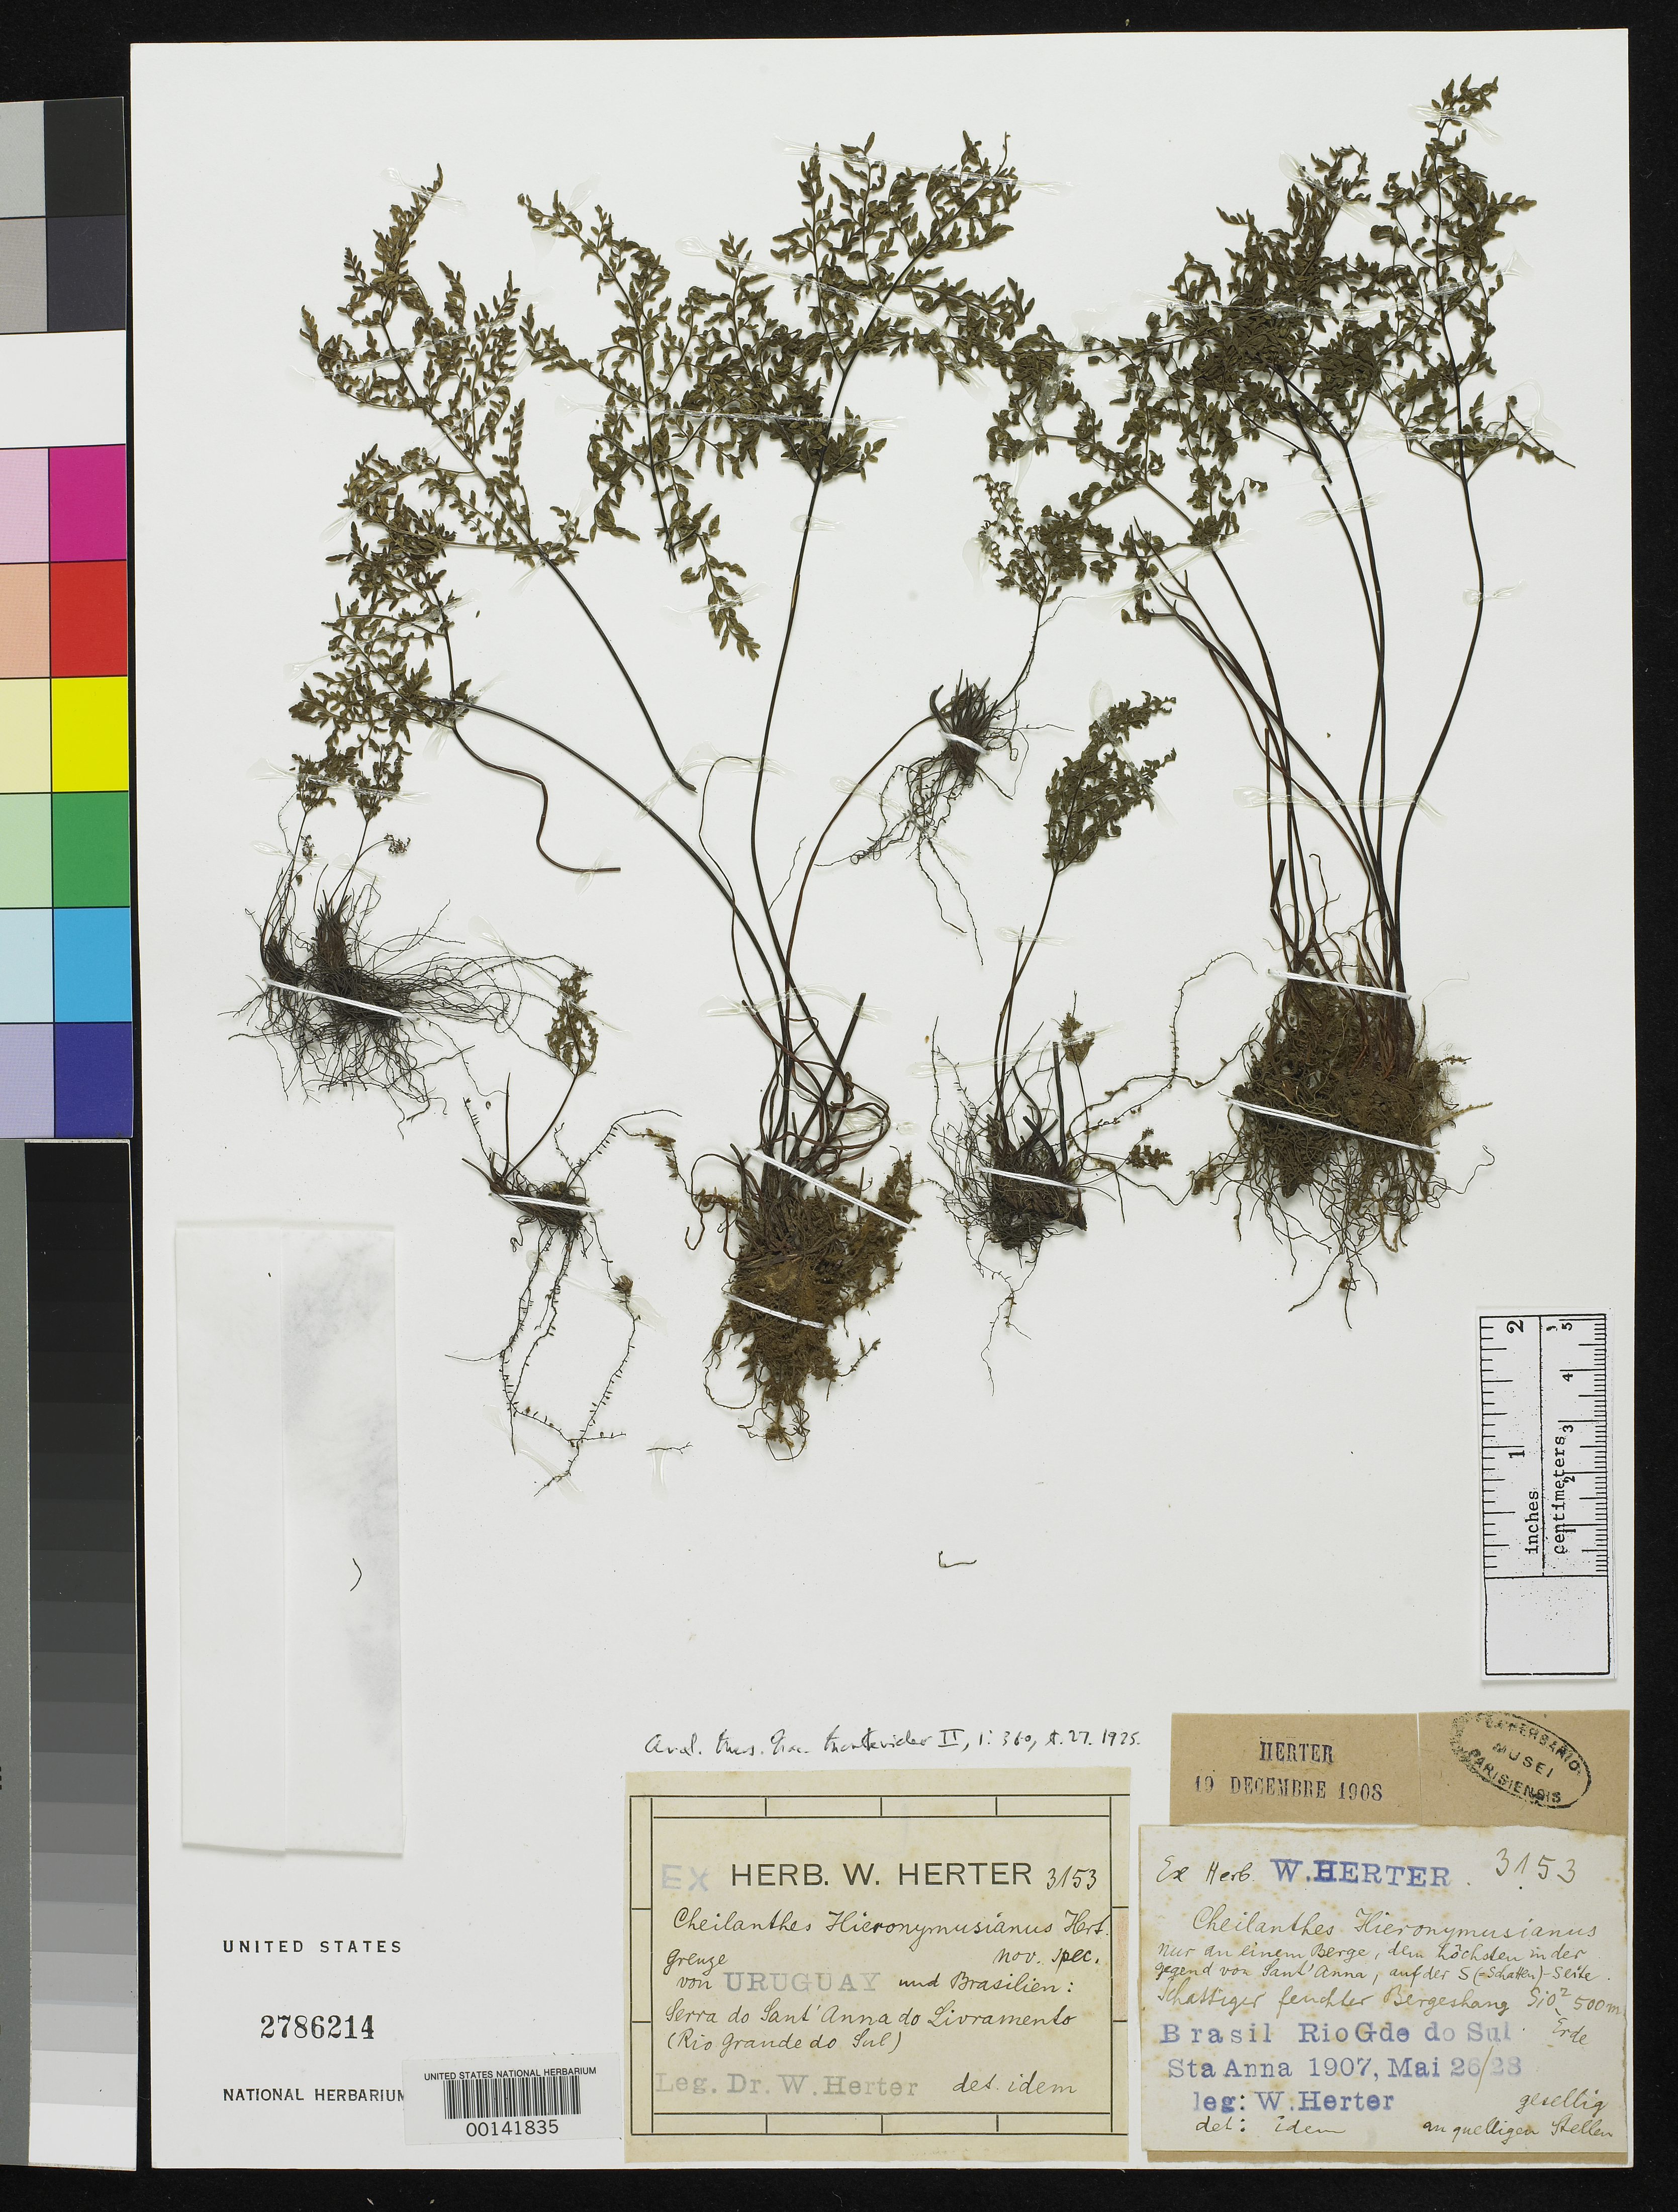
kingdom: Plantae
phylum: Tracheophyta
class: Polypodiopsida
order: Polypodiales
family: Pteridaceae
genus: Cheilanthes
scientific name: Cheilanthes hieronymi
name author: Herter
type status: Isotype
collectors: W. G. Herter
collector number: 3153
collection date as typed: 26 May 1907 to 28 May 1907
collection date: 1907-05-26/1907-05-28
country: Brazil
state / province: Rio Grande do Sul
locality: Serra do Sant Anna do Livramento.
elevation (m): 500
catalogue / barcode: US 2786214